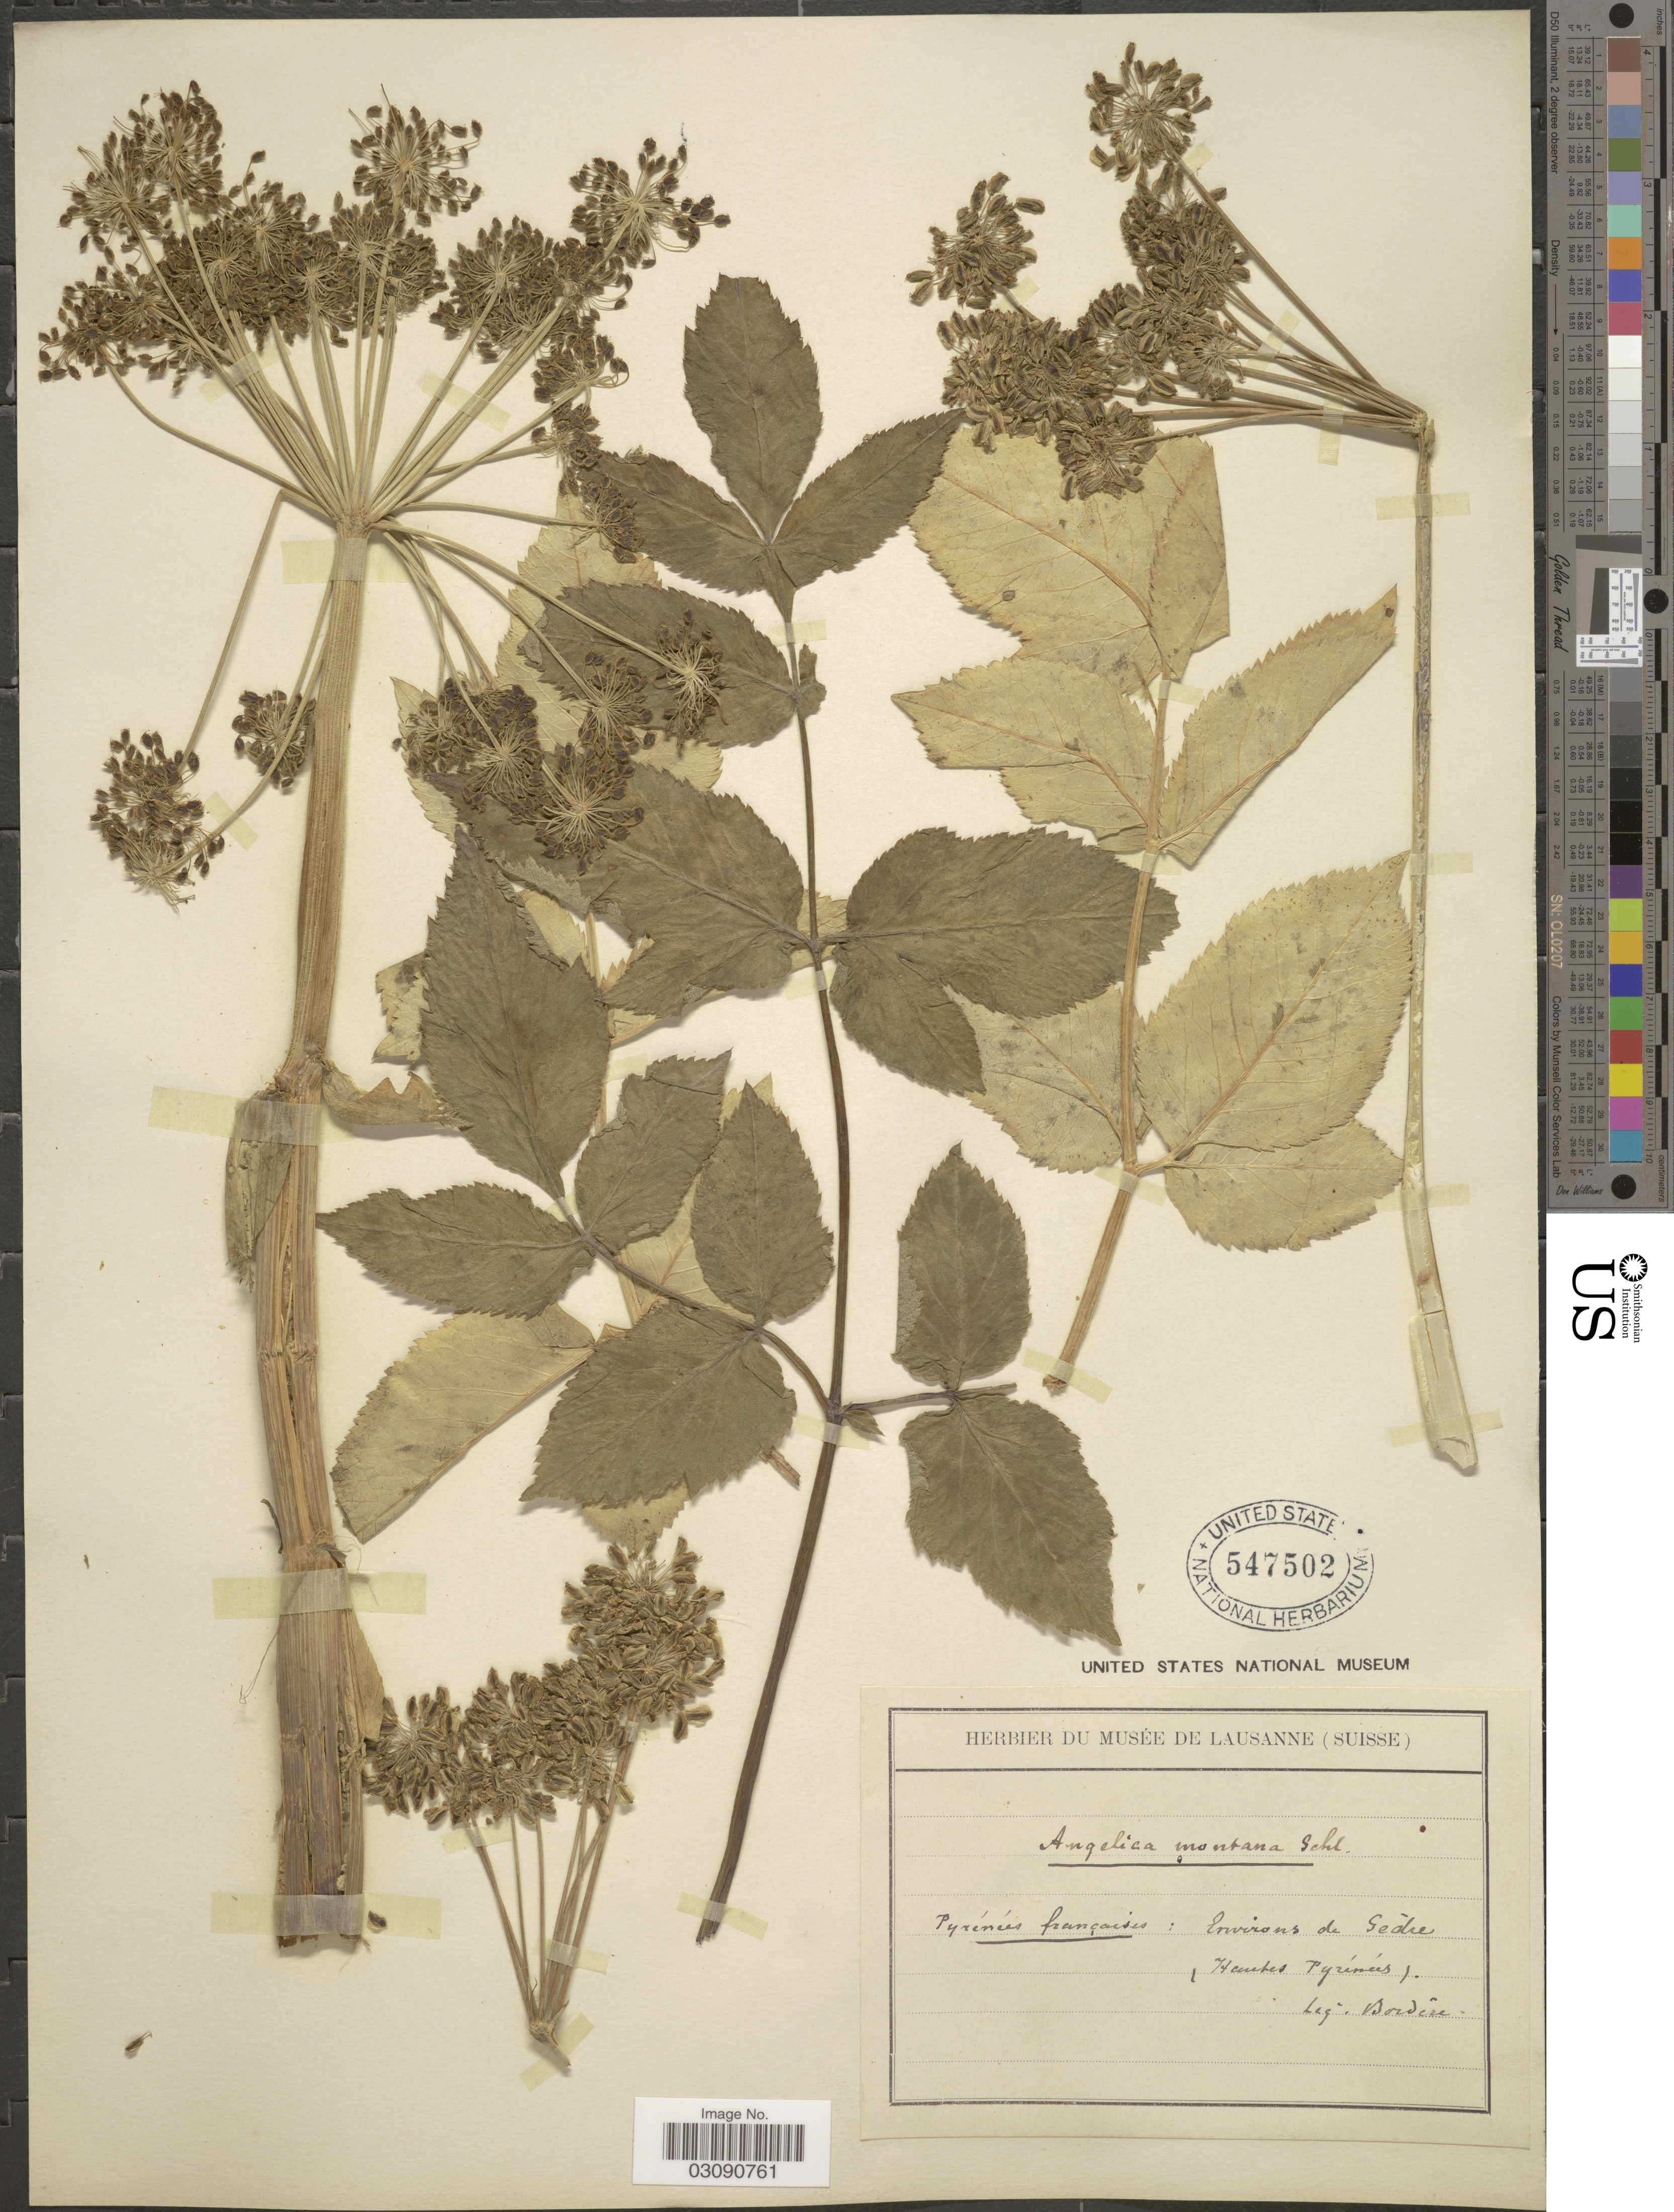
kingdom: Plantae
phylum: Tracheophyta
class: Magnoliopsida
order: Apiales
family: Apiaceae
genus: Angelica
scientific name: Angelica montana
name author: Brot.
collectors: -. Bordère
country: France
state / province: Occitanie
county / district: Hautes-Pyrénées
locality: Pyrénées francaise: Environs de Gedie, (Hautes Pyrénées).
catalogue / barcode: US 547502